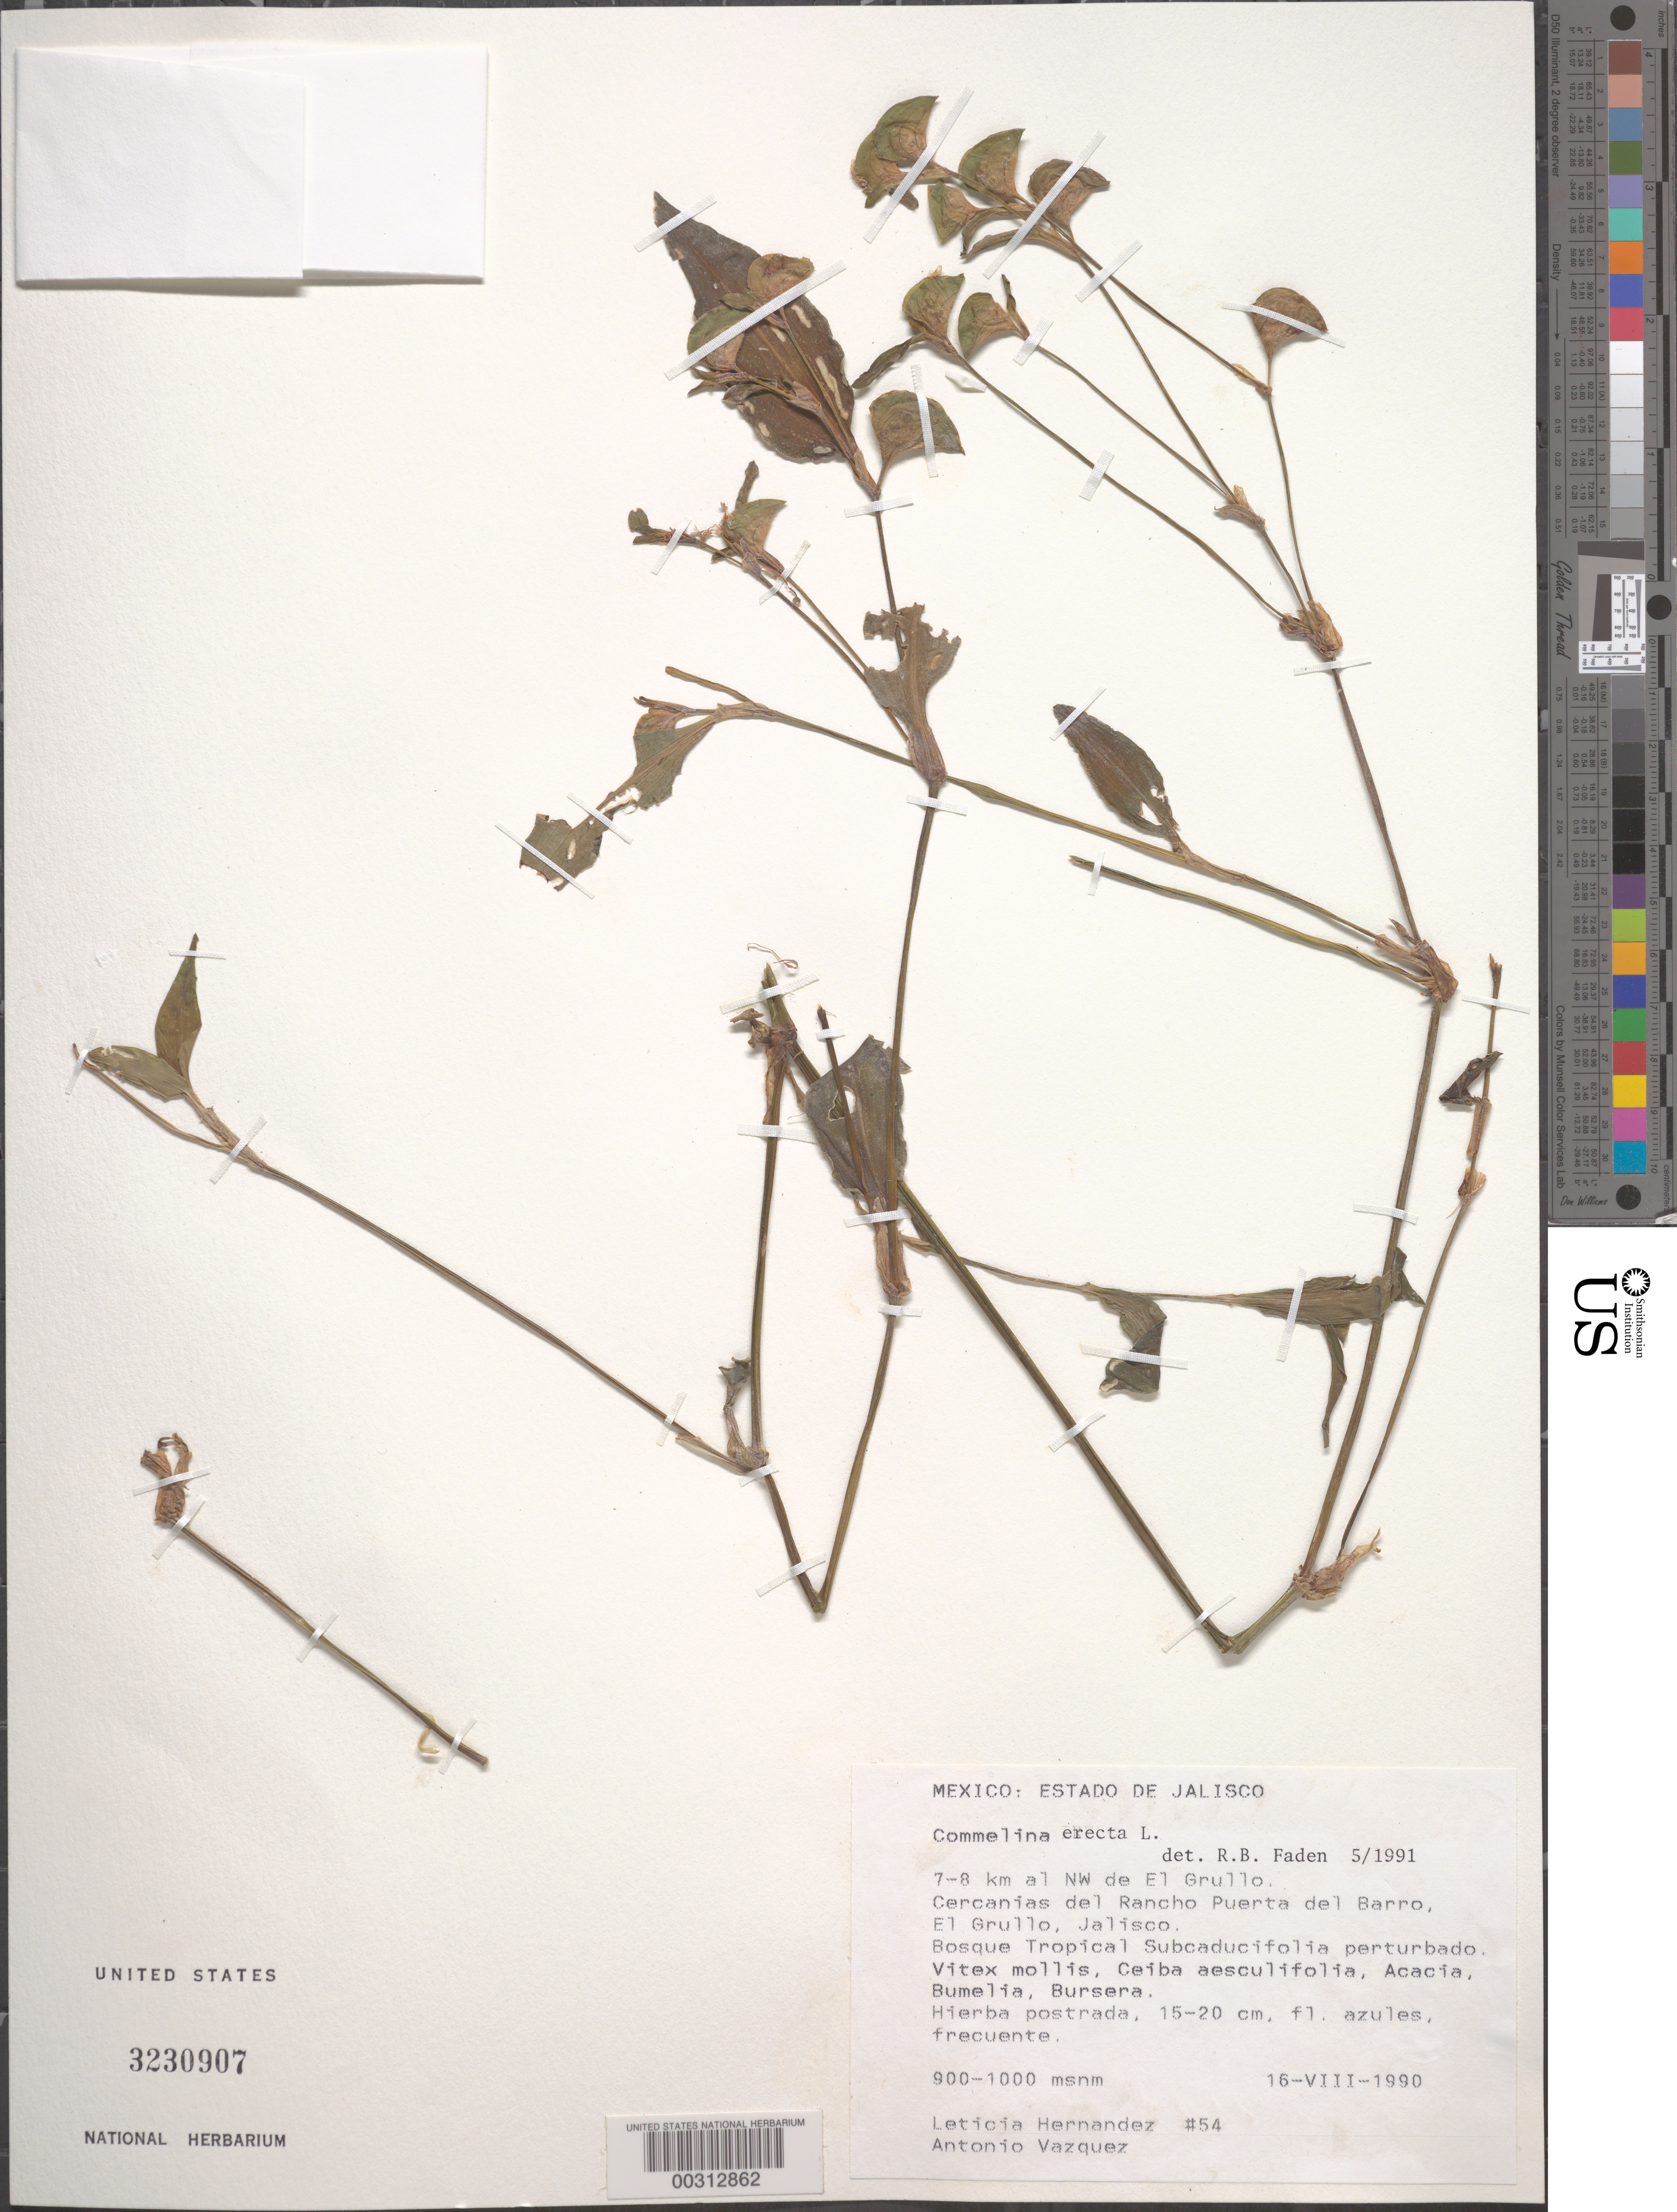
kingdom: Plantae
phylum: Tracheophyta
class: Liliopsida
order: Commelinales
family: Commelinaceae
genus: Commelina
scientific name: Commelina erecta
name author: L.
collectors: L. G. Hernández-Sandoval & A. Vazquez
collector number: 54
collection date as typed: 16 Aug 1990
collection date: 1990-08-16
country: Mexico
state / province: Jalisco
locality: NW of El Grullo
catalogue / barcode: US 3230907